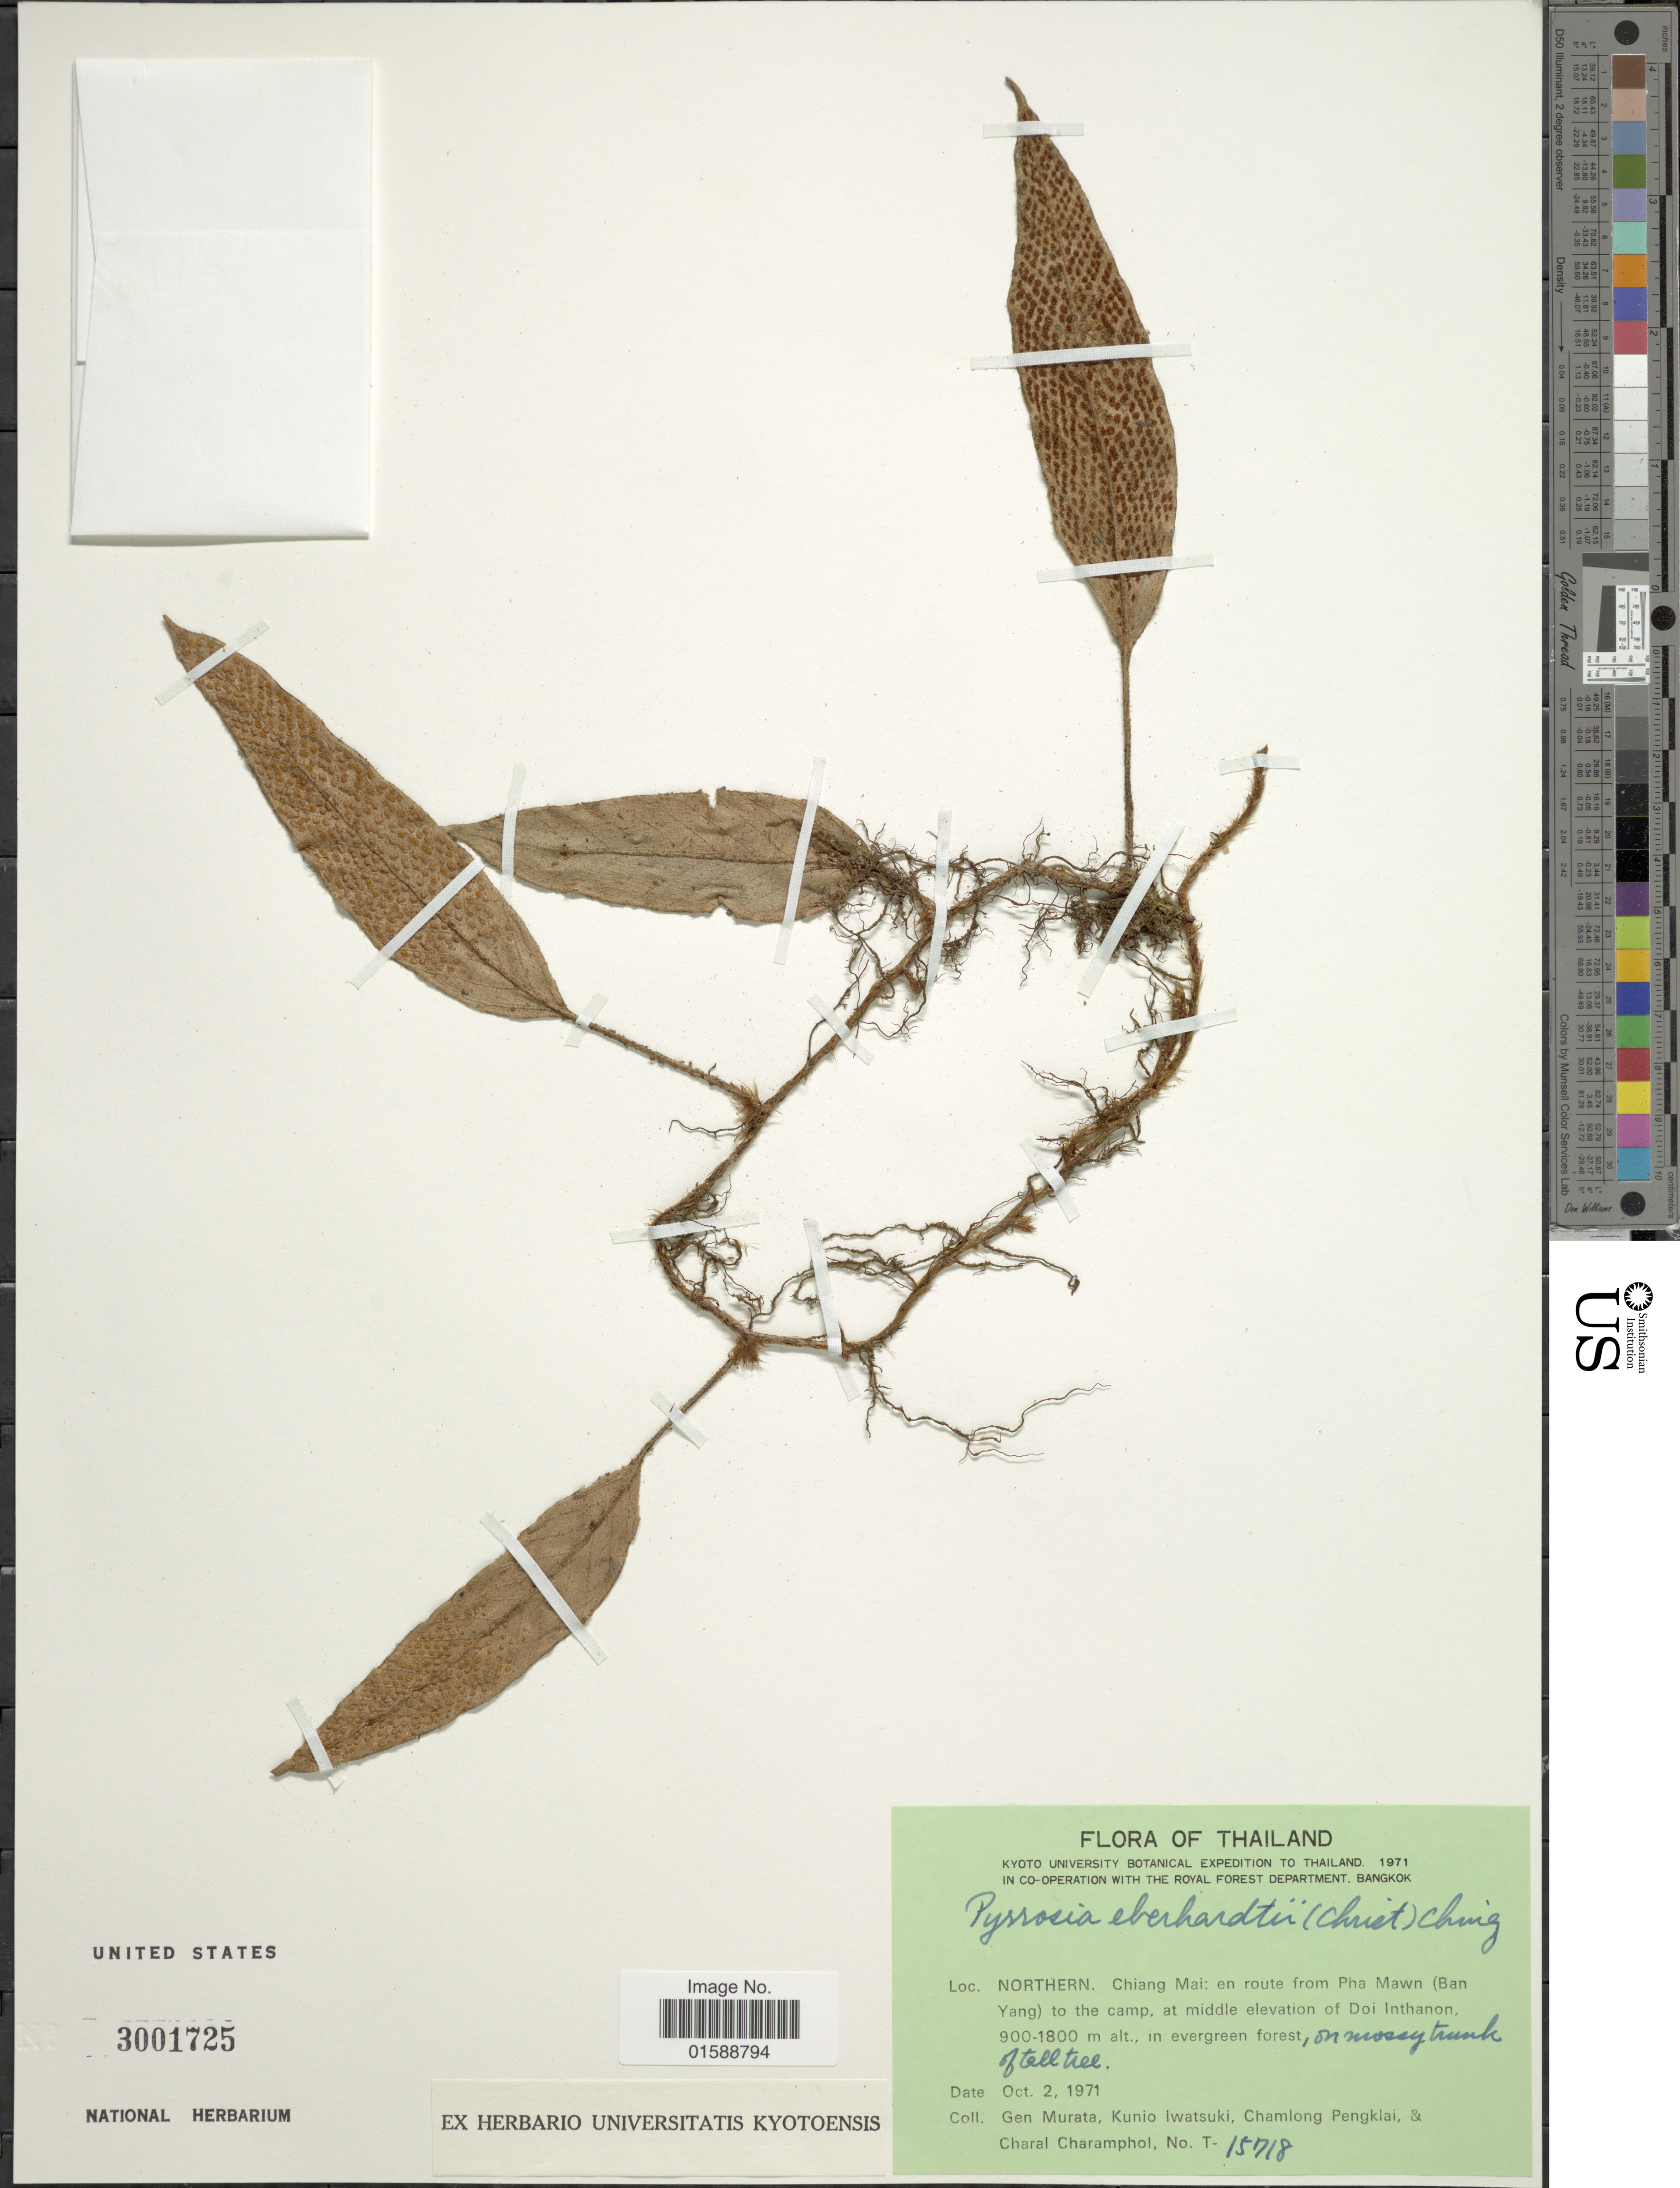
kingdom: Plantae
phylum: Tracheophyta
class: Polypodiopsida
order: Polypodiales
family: Polypodiaceae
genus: Pyrrosia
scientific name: Pyrrosia eberhardtii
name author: (Christ) Ching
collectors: G. Murata, K. Iwatsuki, C. Pengklai & C. Charamphol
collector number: T-15718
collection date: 1971-10-02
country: Thailand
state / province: Chiang Mai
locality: Northern. en route from Pha Mawn (Ban Yang) to the camp, at the middle elevation of Doi Ithanon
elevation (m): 900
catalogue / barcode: US 3001725